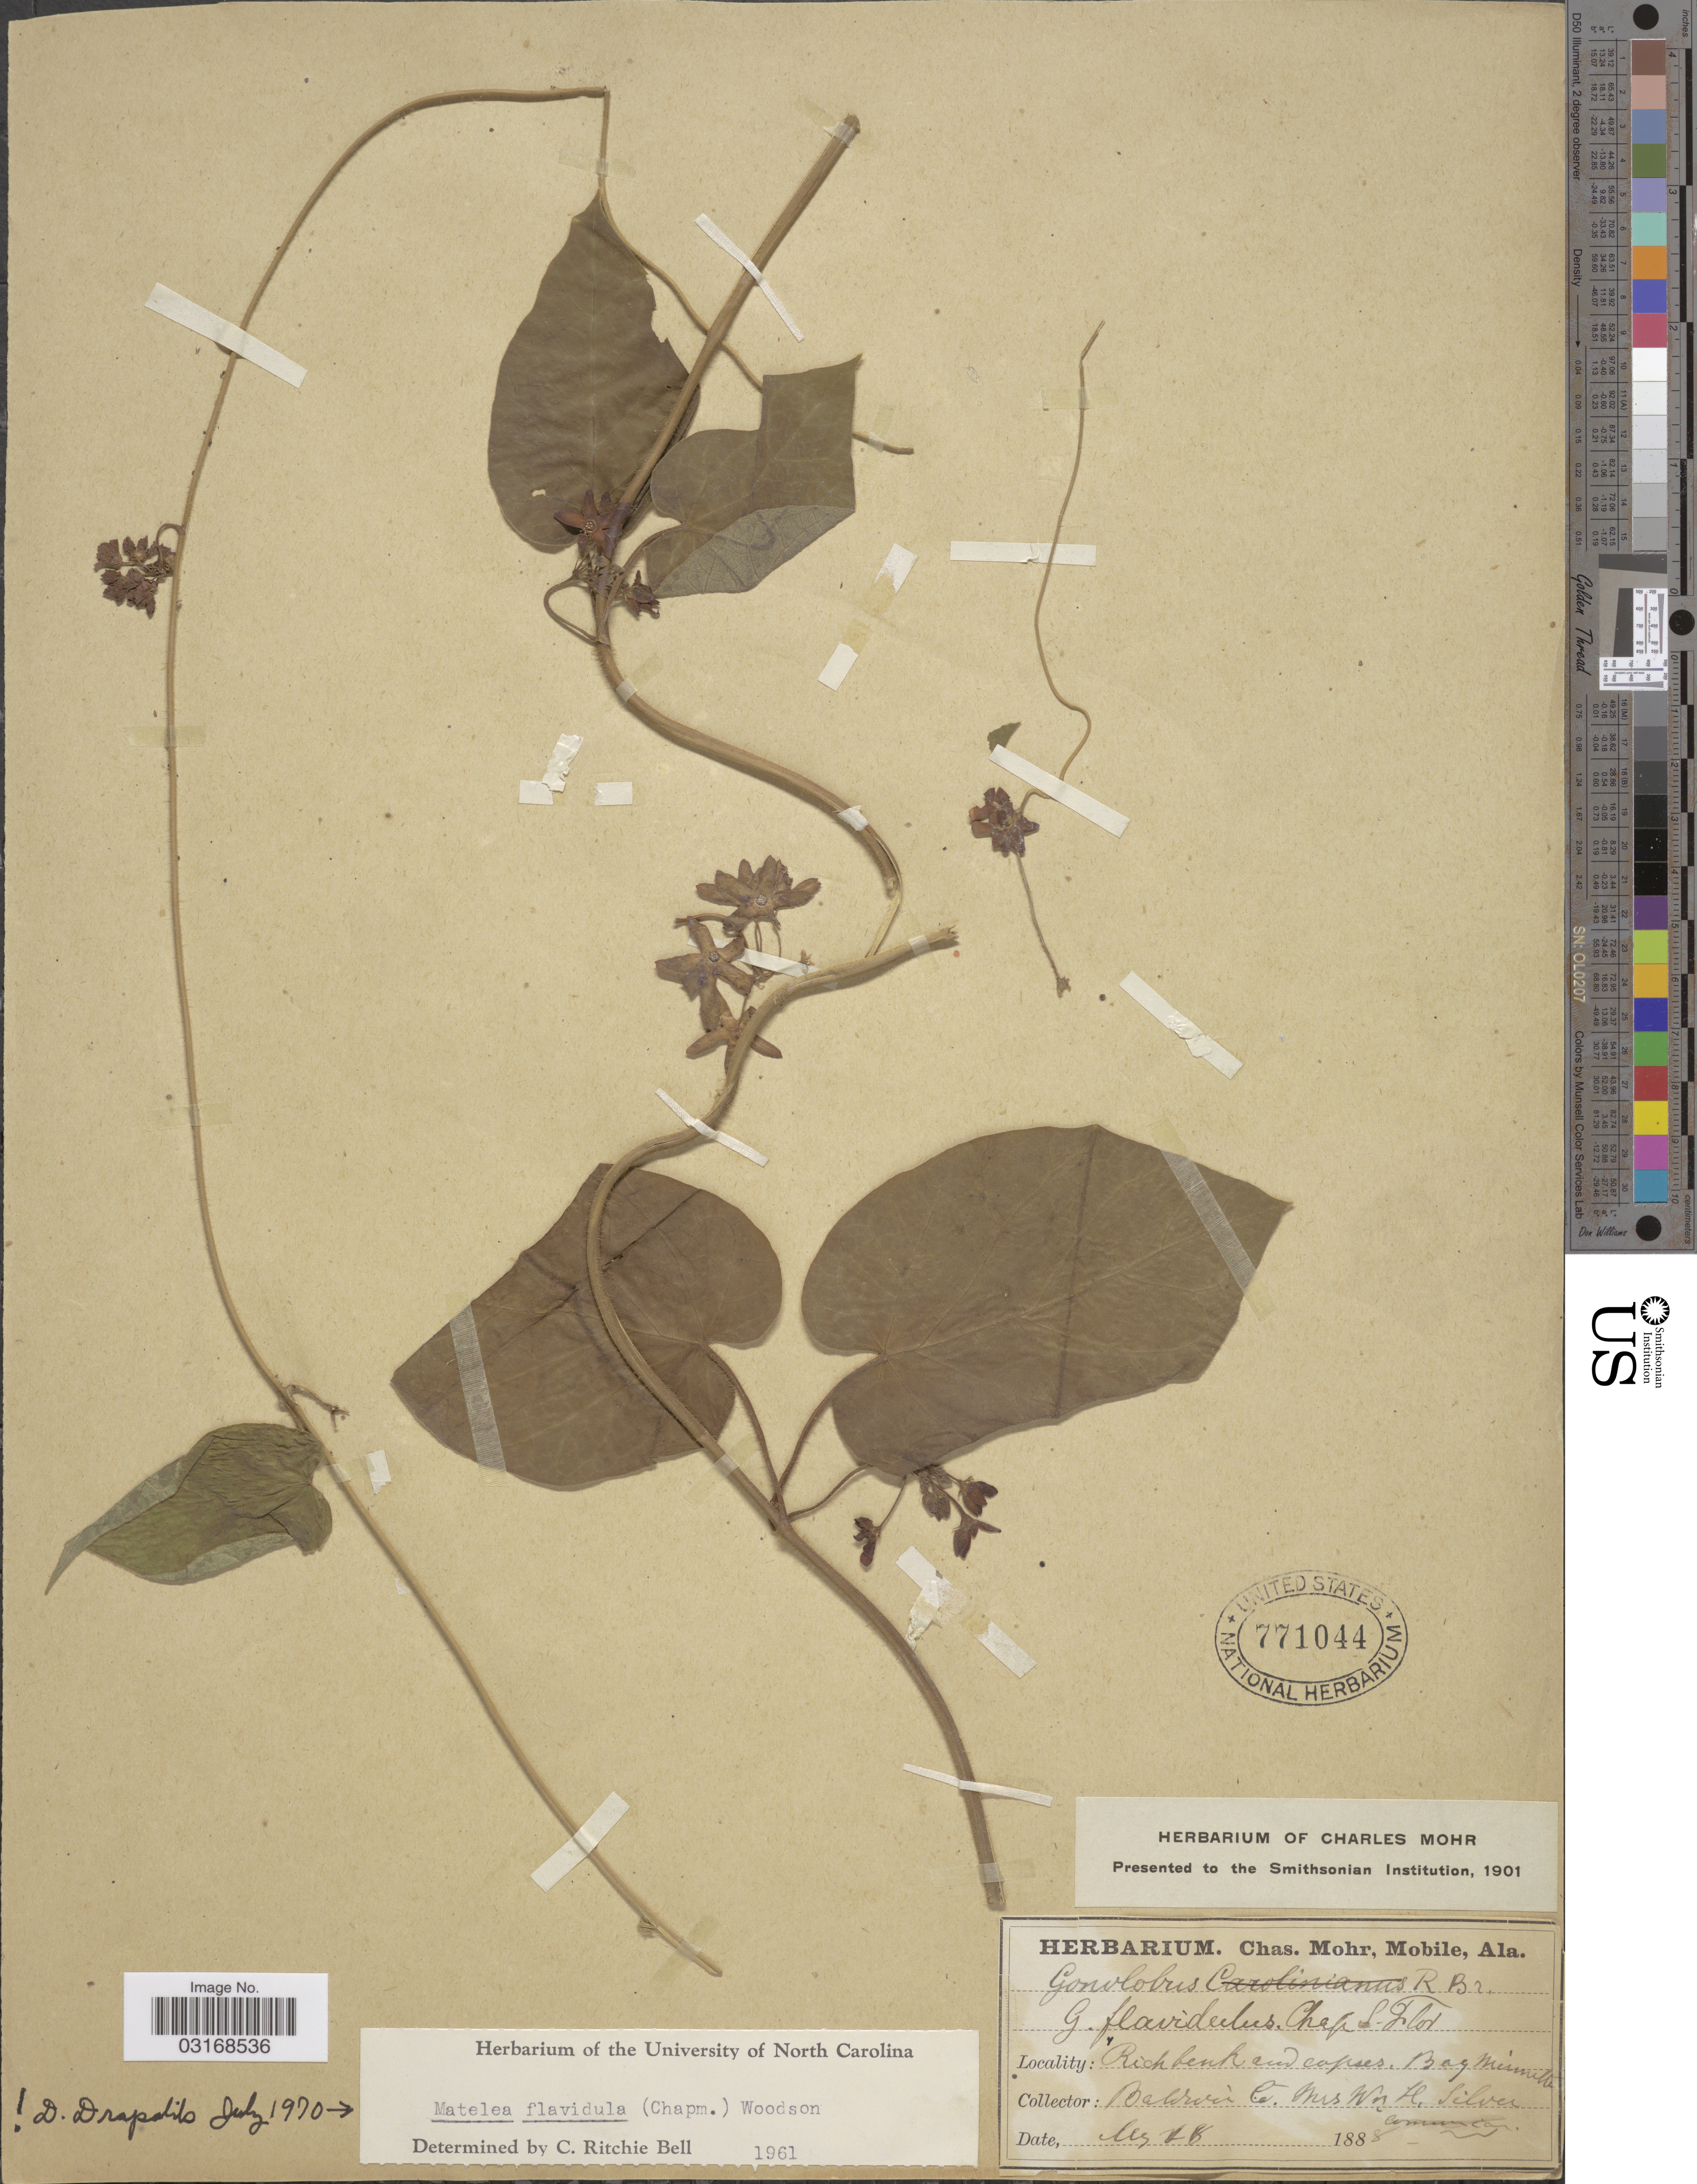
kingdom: Plantae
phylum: Tracheophyta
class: Magnoliopsida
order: Gentianales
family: Apocynaceae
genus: Matelea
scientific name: Matelea flavidula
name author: (Chapm.) J. Woodson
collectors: W. Silver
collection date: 1888-05-18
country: United States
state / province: Alabama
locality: Bay Minette. Baldwin Co.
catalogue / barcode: US 771044